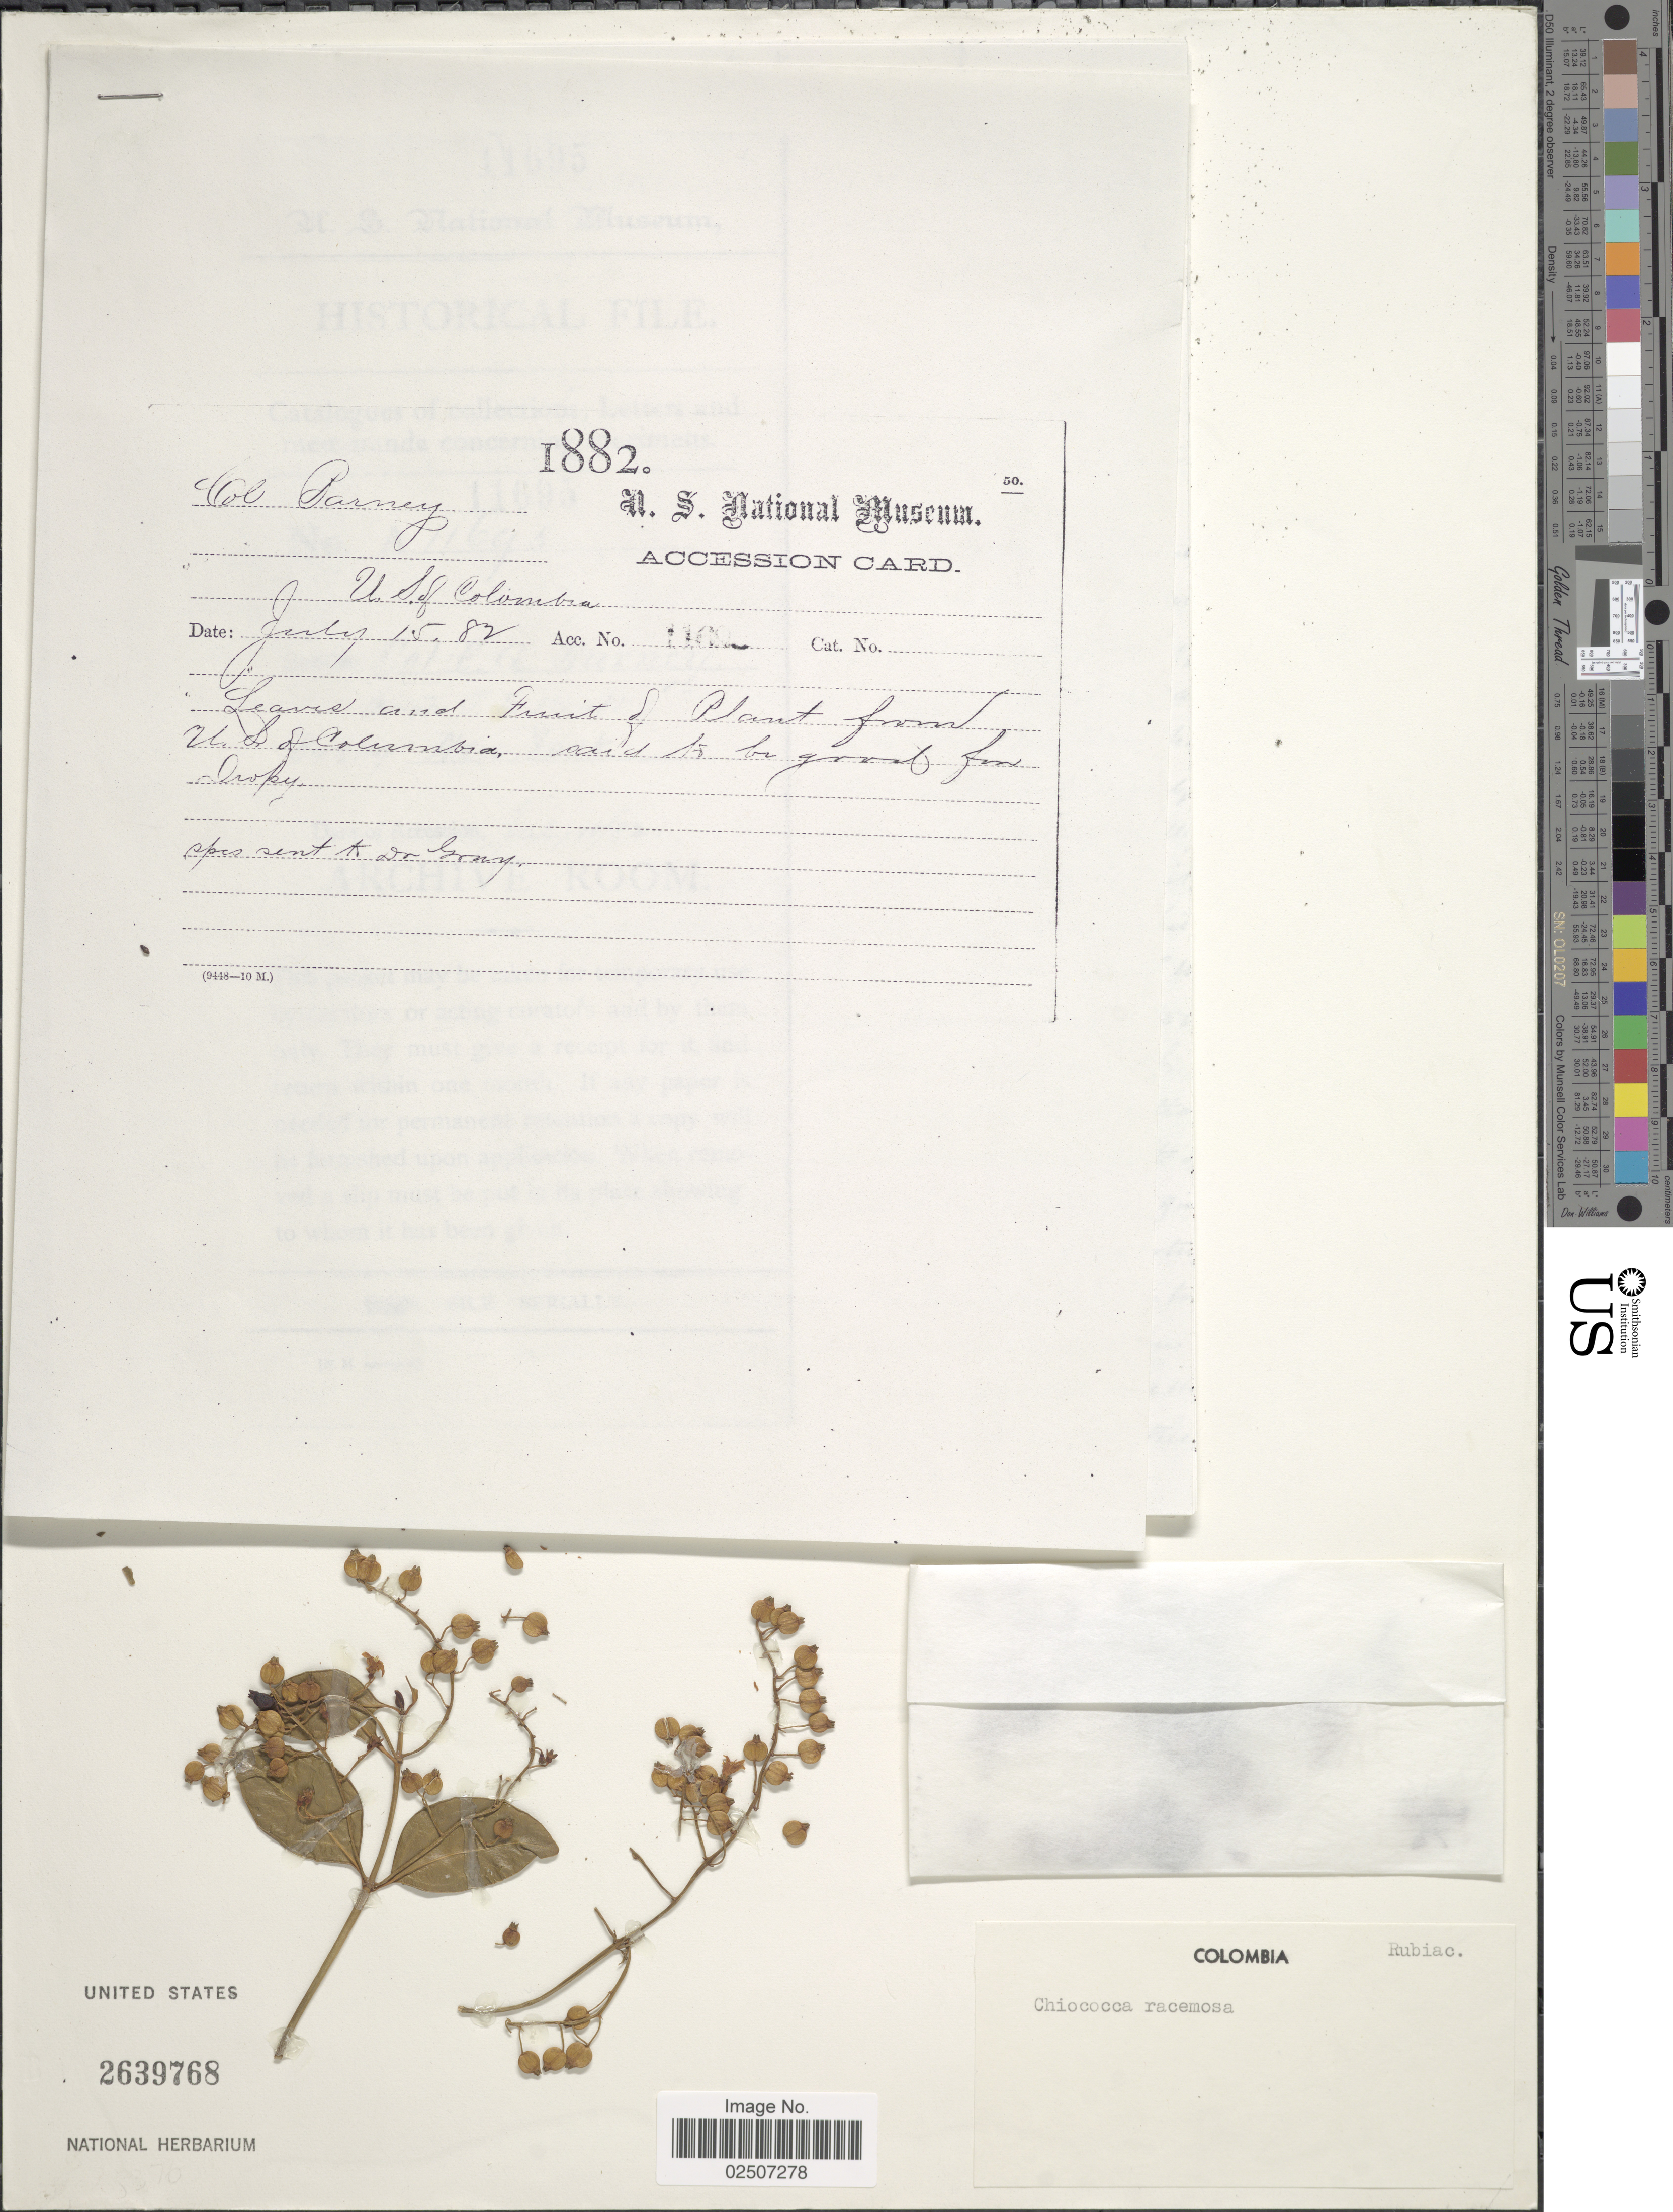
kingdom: Plantae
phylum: Tracheophyta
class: Magnoliopsida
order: Gentianales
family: Rubiaceae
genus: Chiococca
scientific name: Chiococca alba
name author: (L.) Hitchc.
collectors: Barney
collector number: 1169!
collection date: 1882-07-15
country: Colombia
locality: U.S. of Colombia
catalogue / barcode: US 2639768